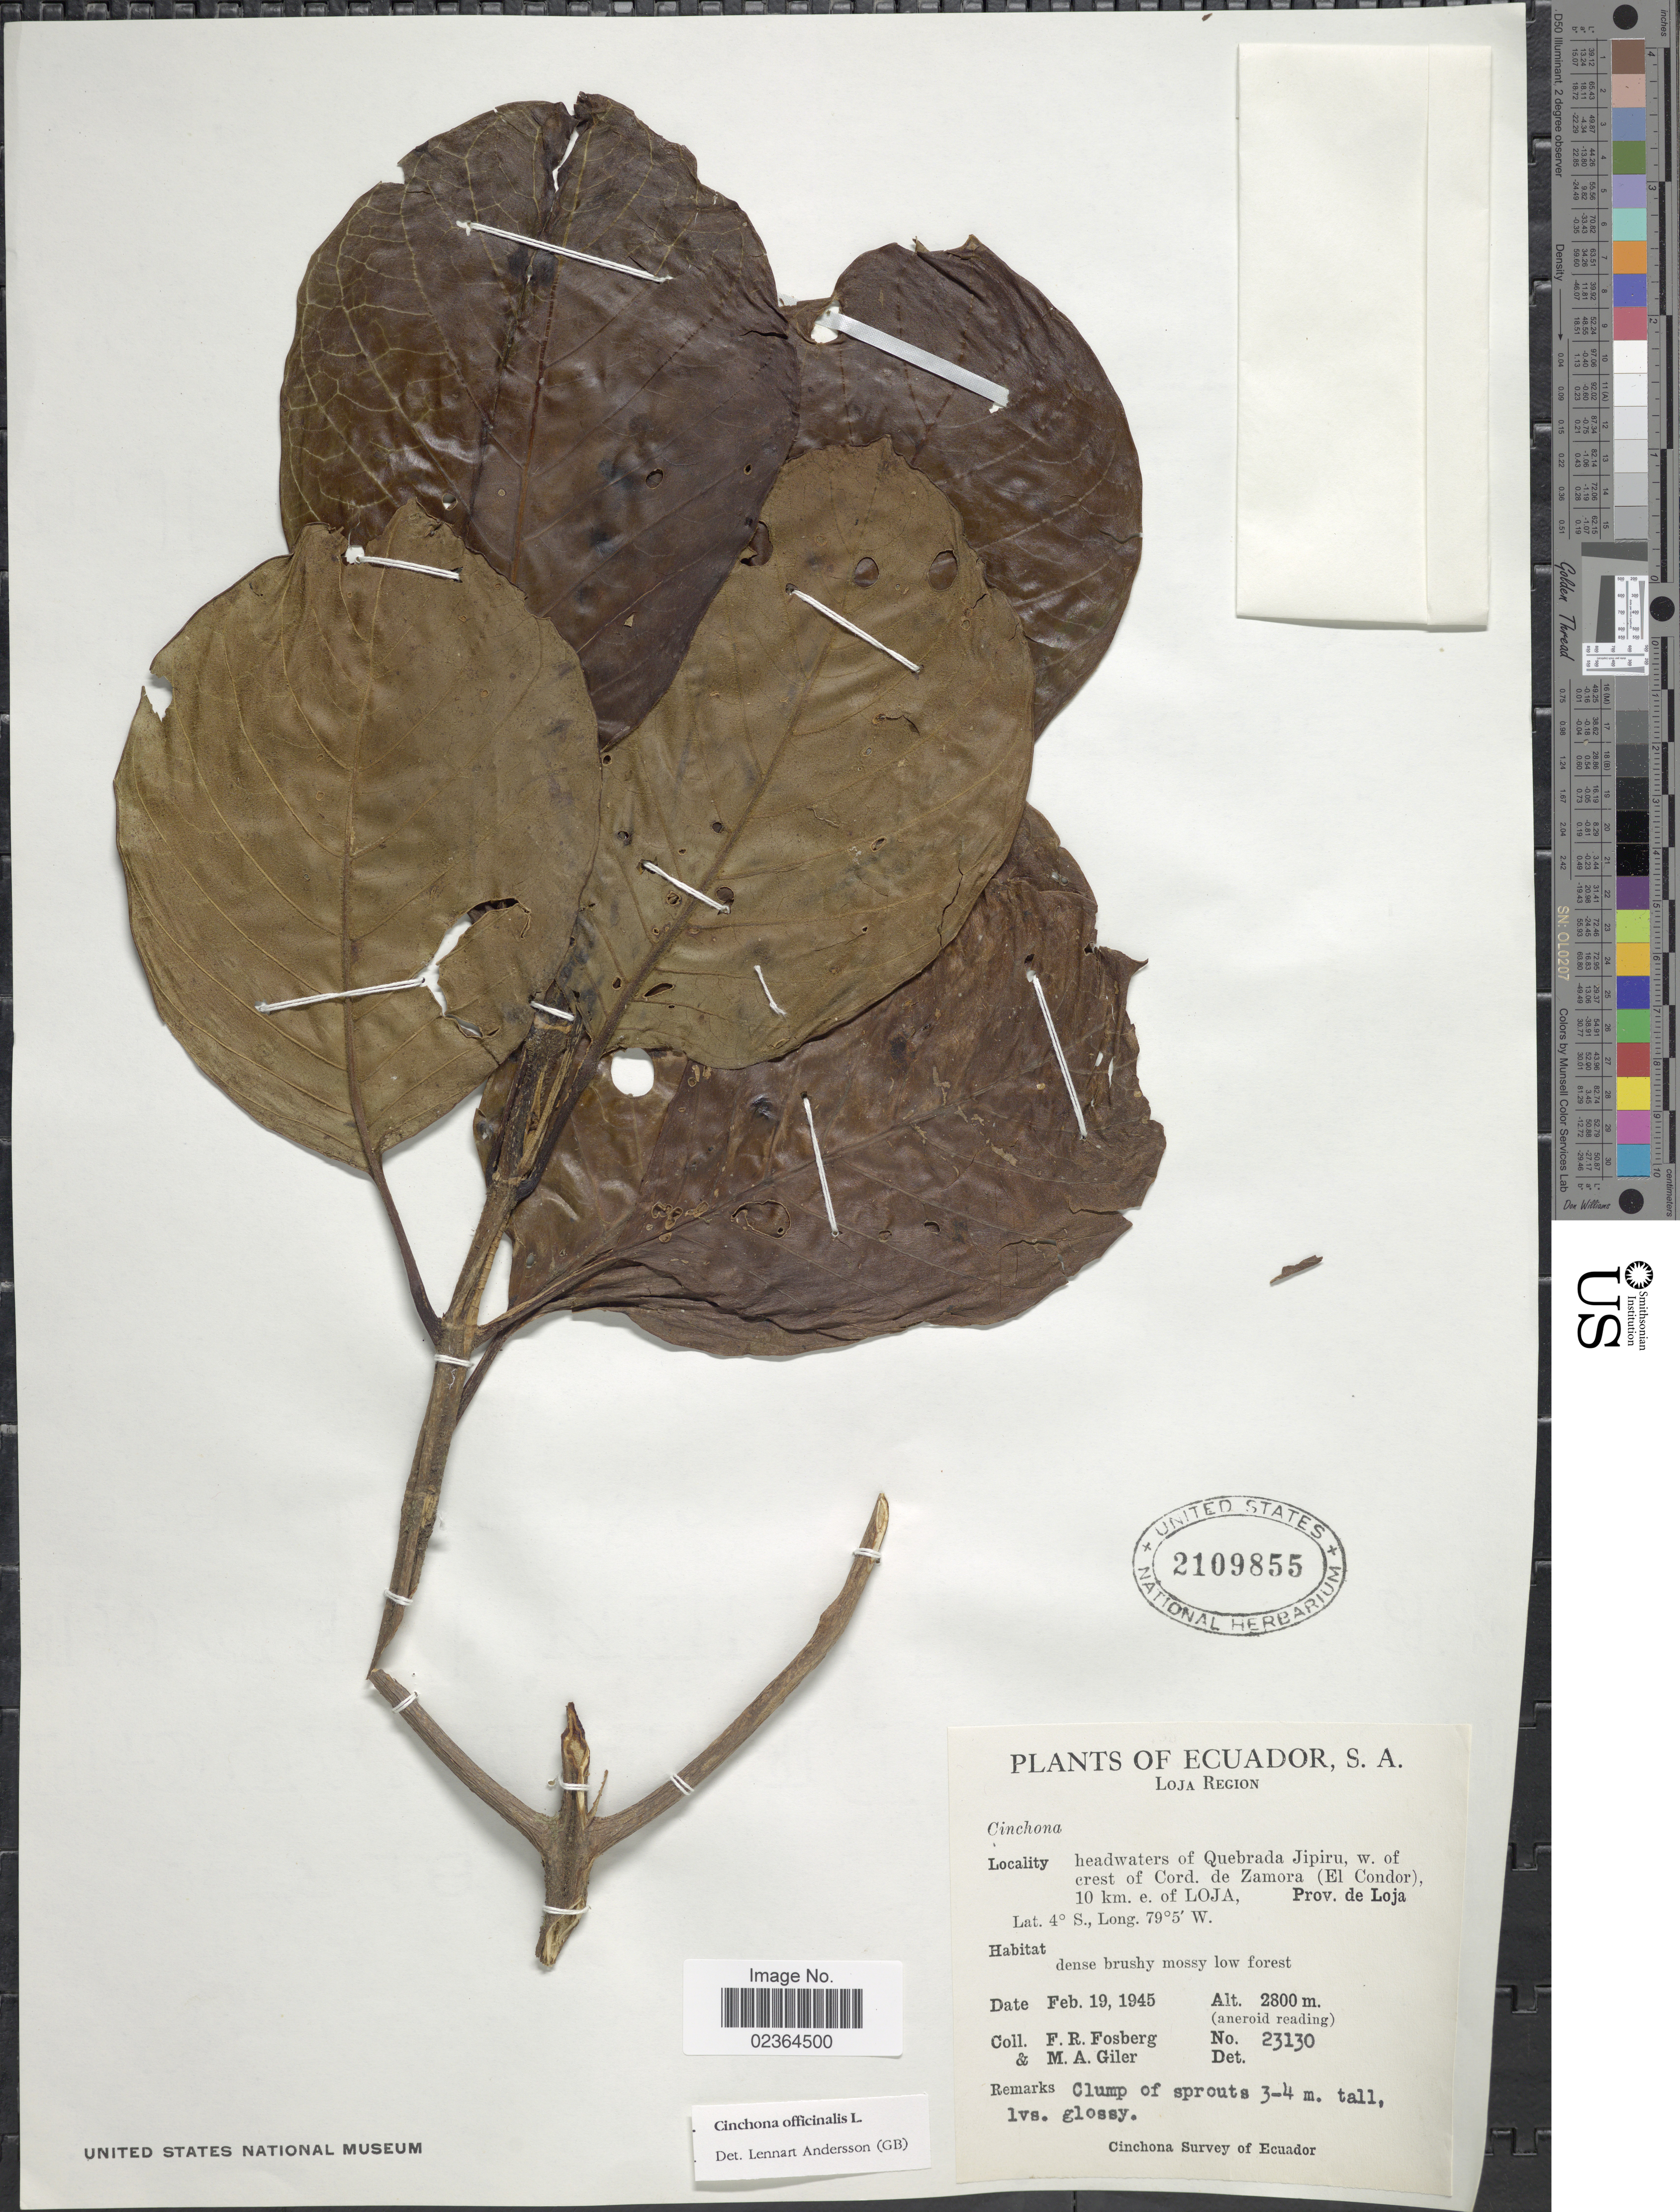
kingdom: Plantae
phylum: Tracheophyta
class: Magnoliopsida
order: Gentianales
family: Rubiaceae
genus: Cinchona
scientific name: Cinchona officinalis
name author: L.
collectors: F. R. Fosberg & M. Giler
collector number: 23130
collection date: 1945-02-19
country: Ecuador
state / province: Loja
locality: Loja Region, headwaters of Quebrada Jipiru, w. of crest of Cord. de Zamora (El Condor), 10 km. e. of Loja, Prov. de Loja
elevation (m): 2800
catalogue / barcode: US 2109855